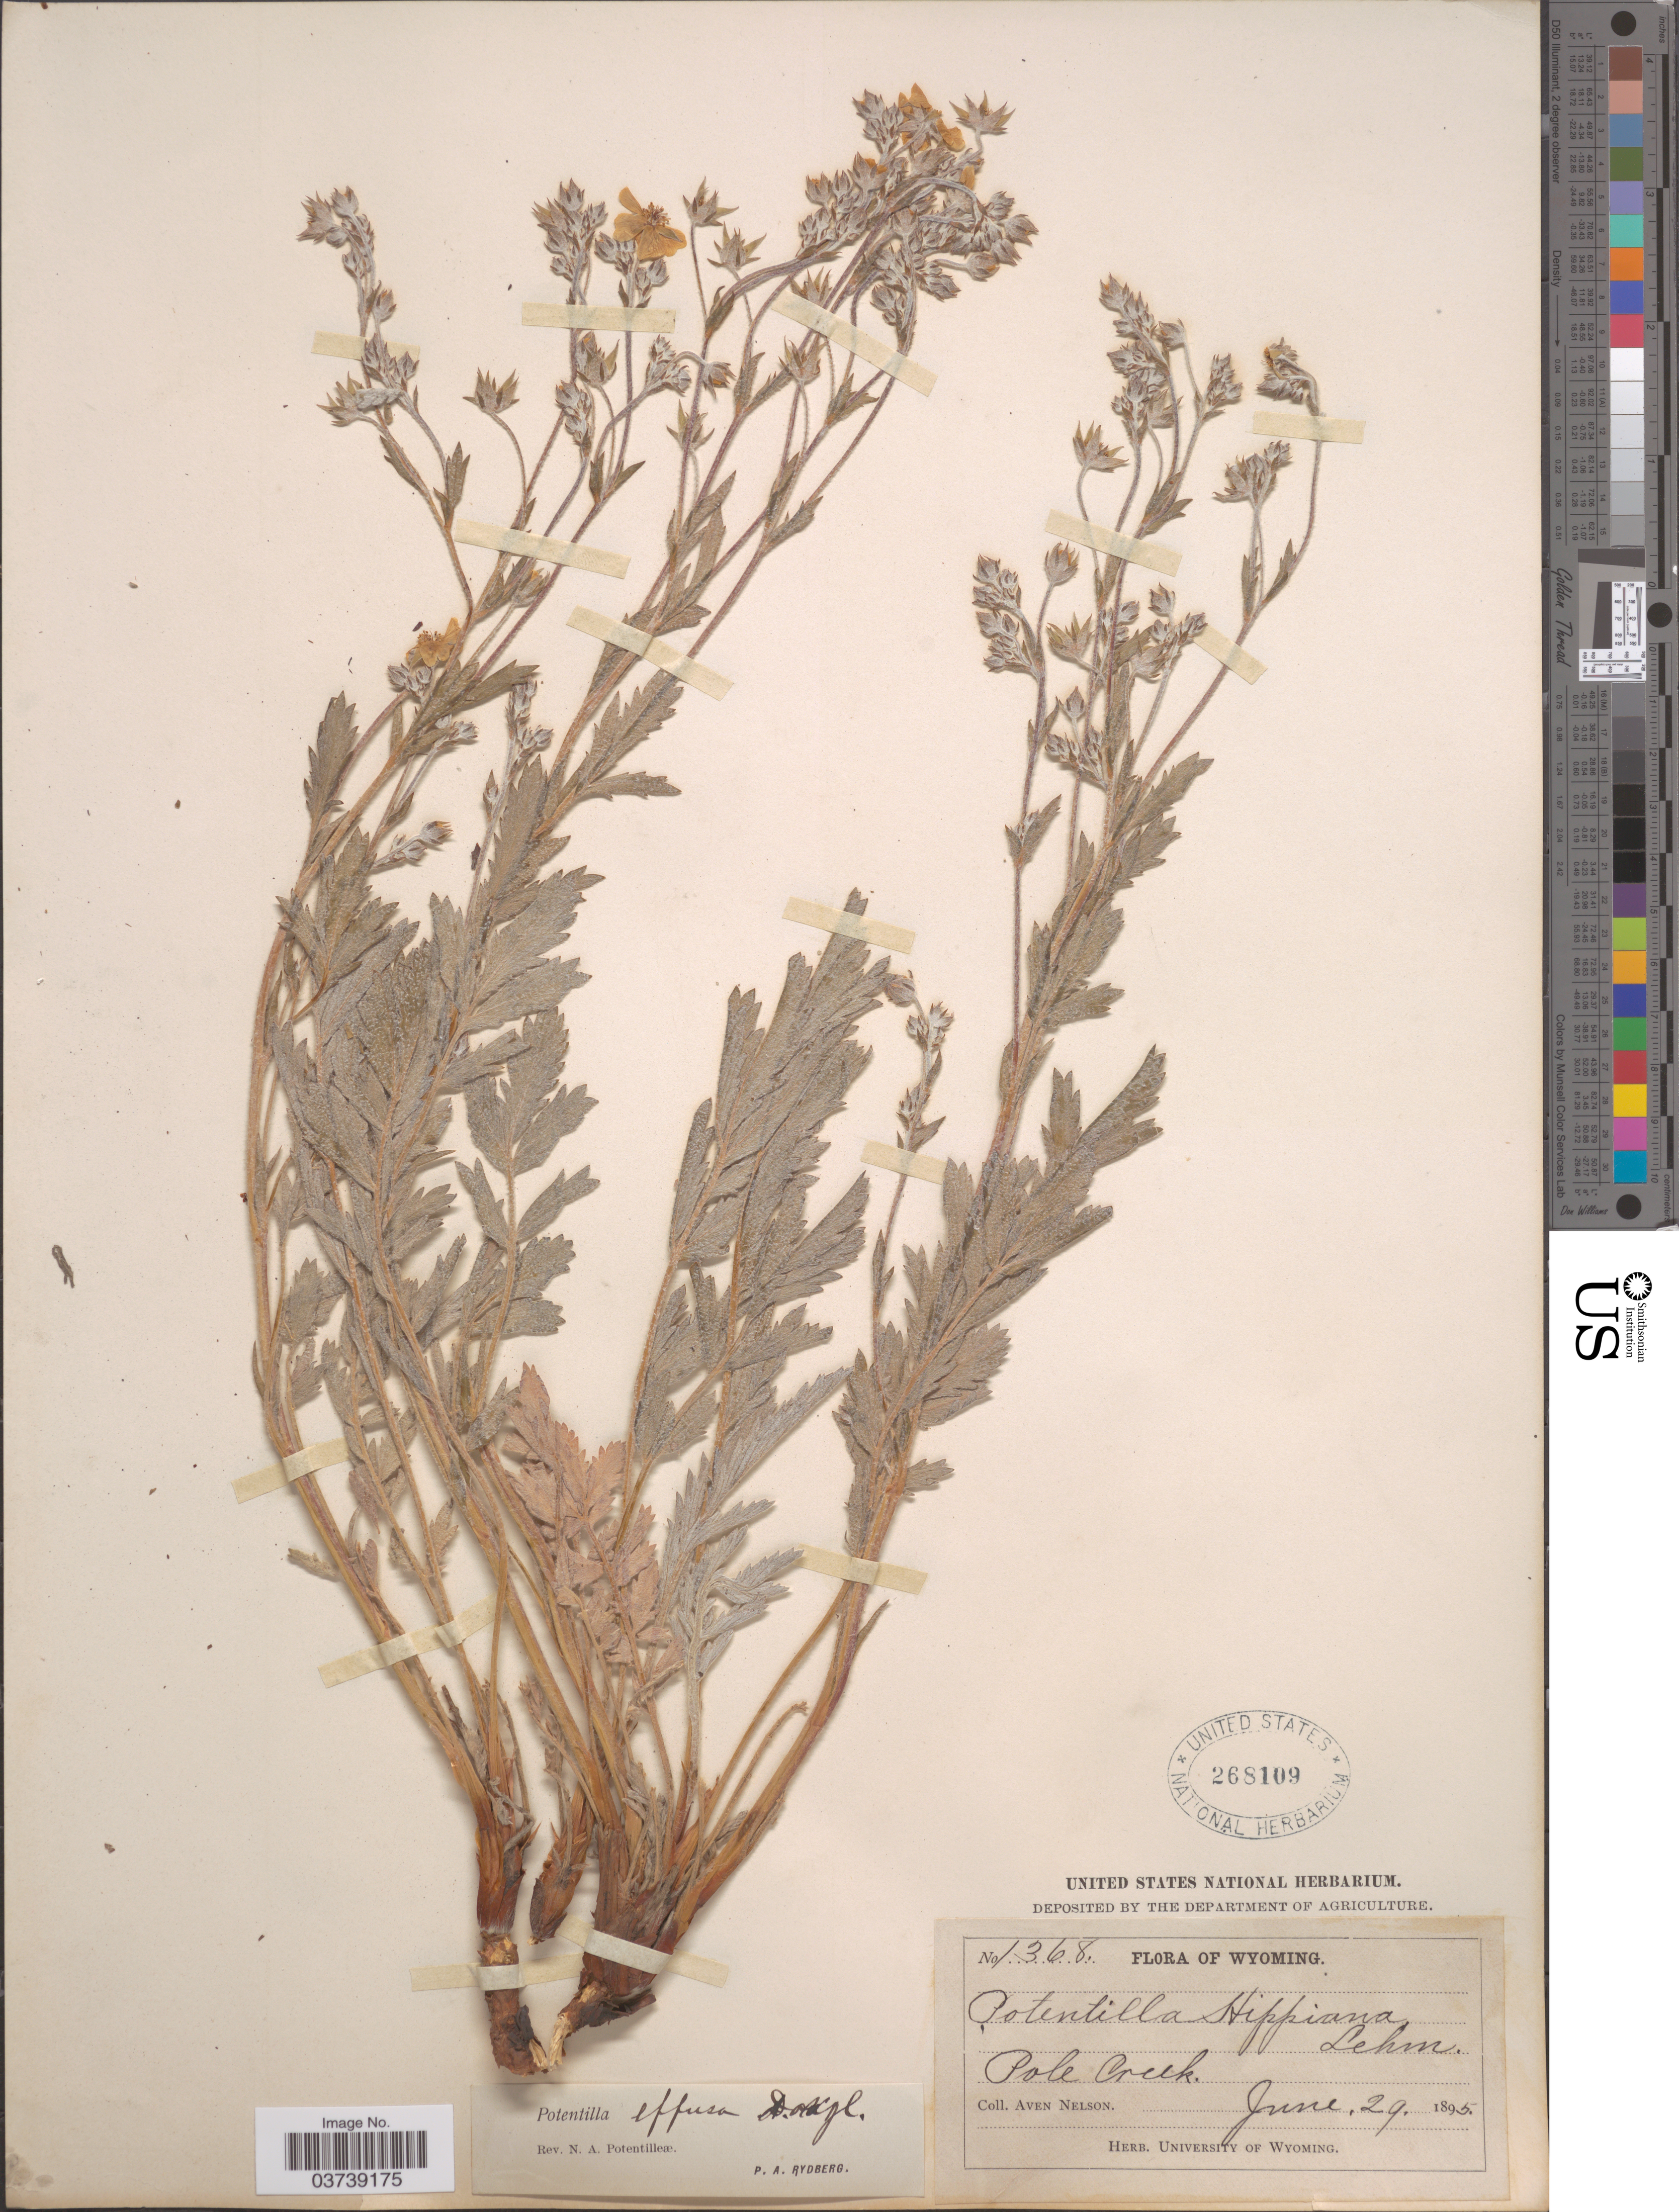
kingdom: Plantae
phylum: Tracheophyta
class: Magnoliopsida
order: Rosales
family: Rosaceae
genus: Potentilla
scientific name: Potentilla effusa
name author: Douglas ex Lehm.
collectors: A. Nelson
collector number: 1368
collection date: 1895-06-29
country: United States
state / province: Wyoming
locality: Pole Creek.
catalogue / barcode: US 268109